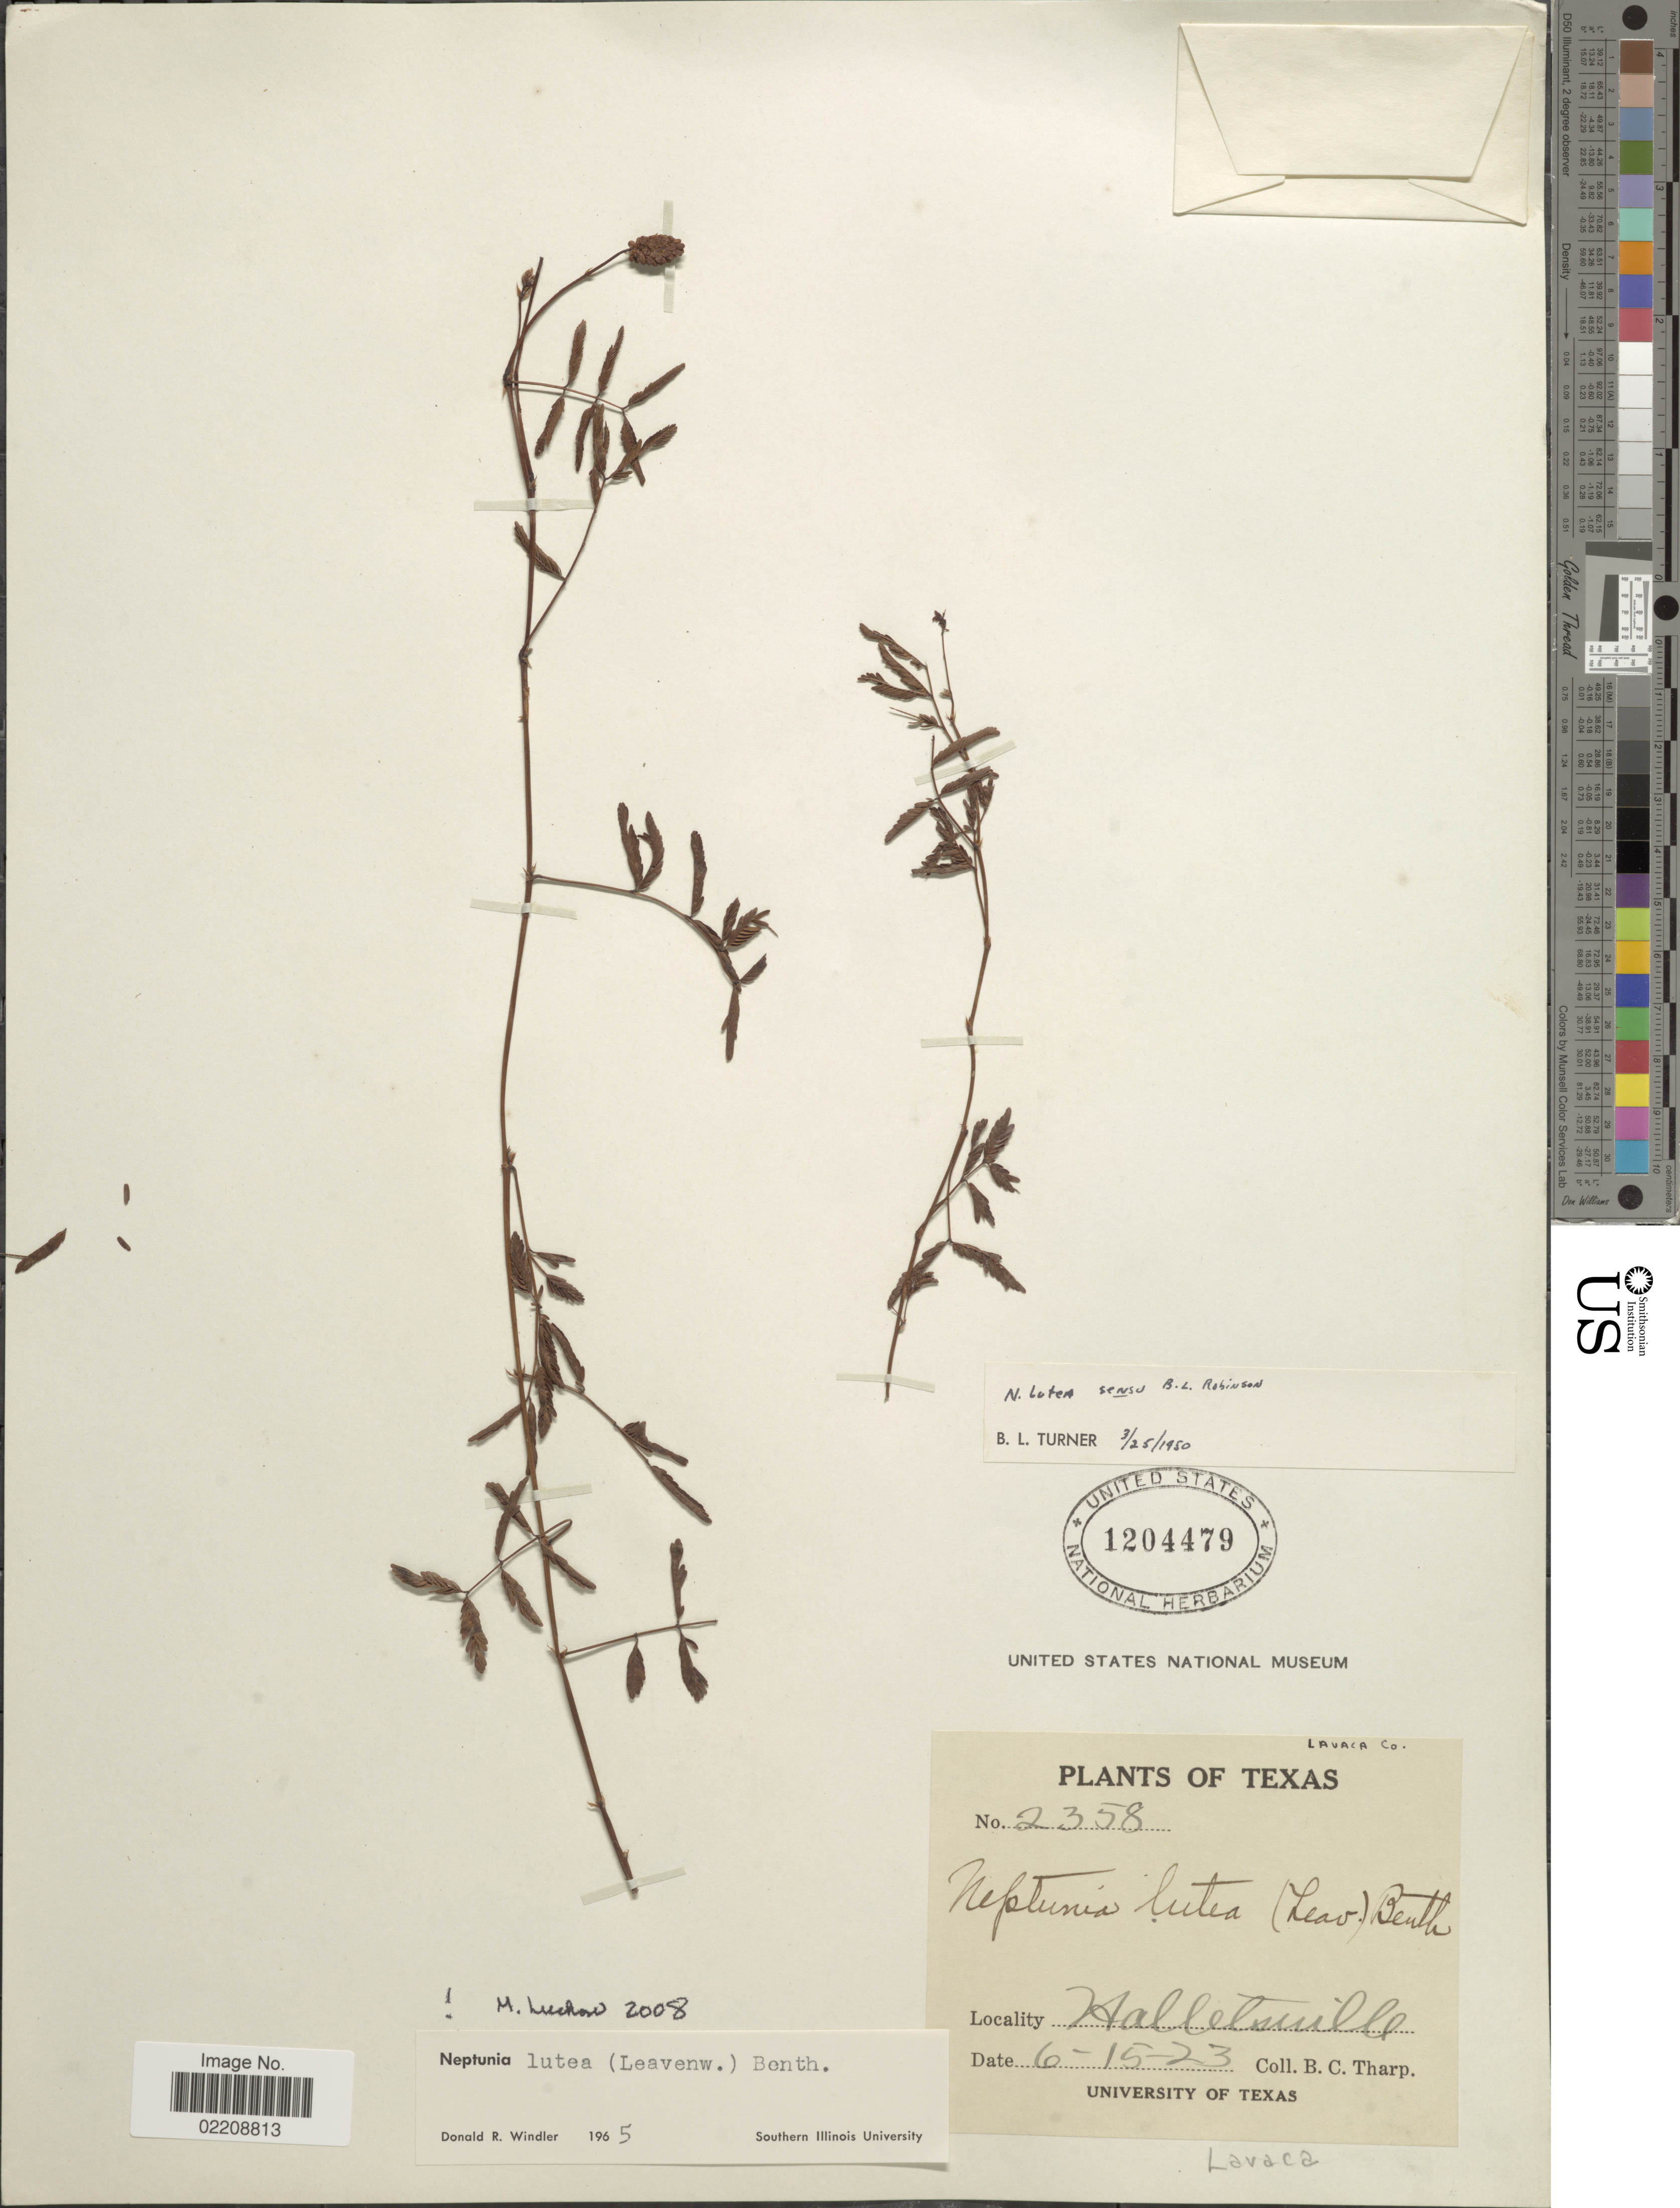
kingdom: Plantae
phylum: Tracheophyta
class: Magnoliopsida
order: Fabales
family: Fabaceae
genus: Neptunia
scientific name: Neptunia lutea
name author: (Leavenw.) Benth.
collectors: B. C. Tharp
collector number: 2358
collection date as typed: Transcribed d/m/y: 15/6/23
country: United States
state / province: Texas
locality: Halletsville, Lavaca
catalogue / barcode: US 1204479